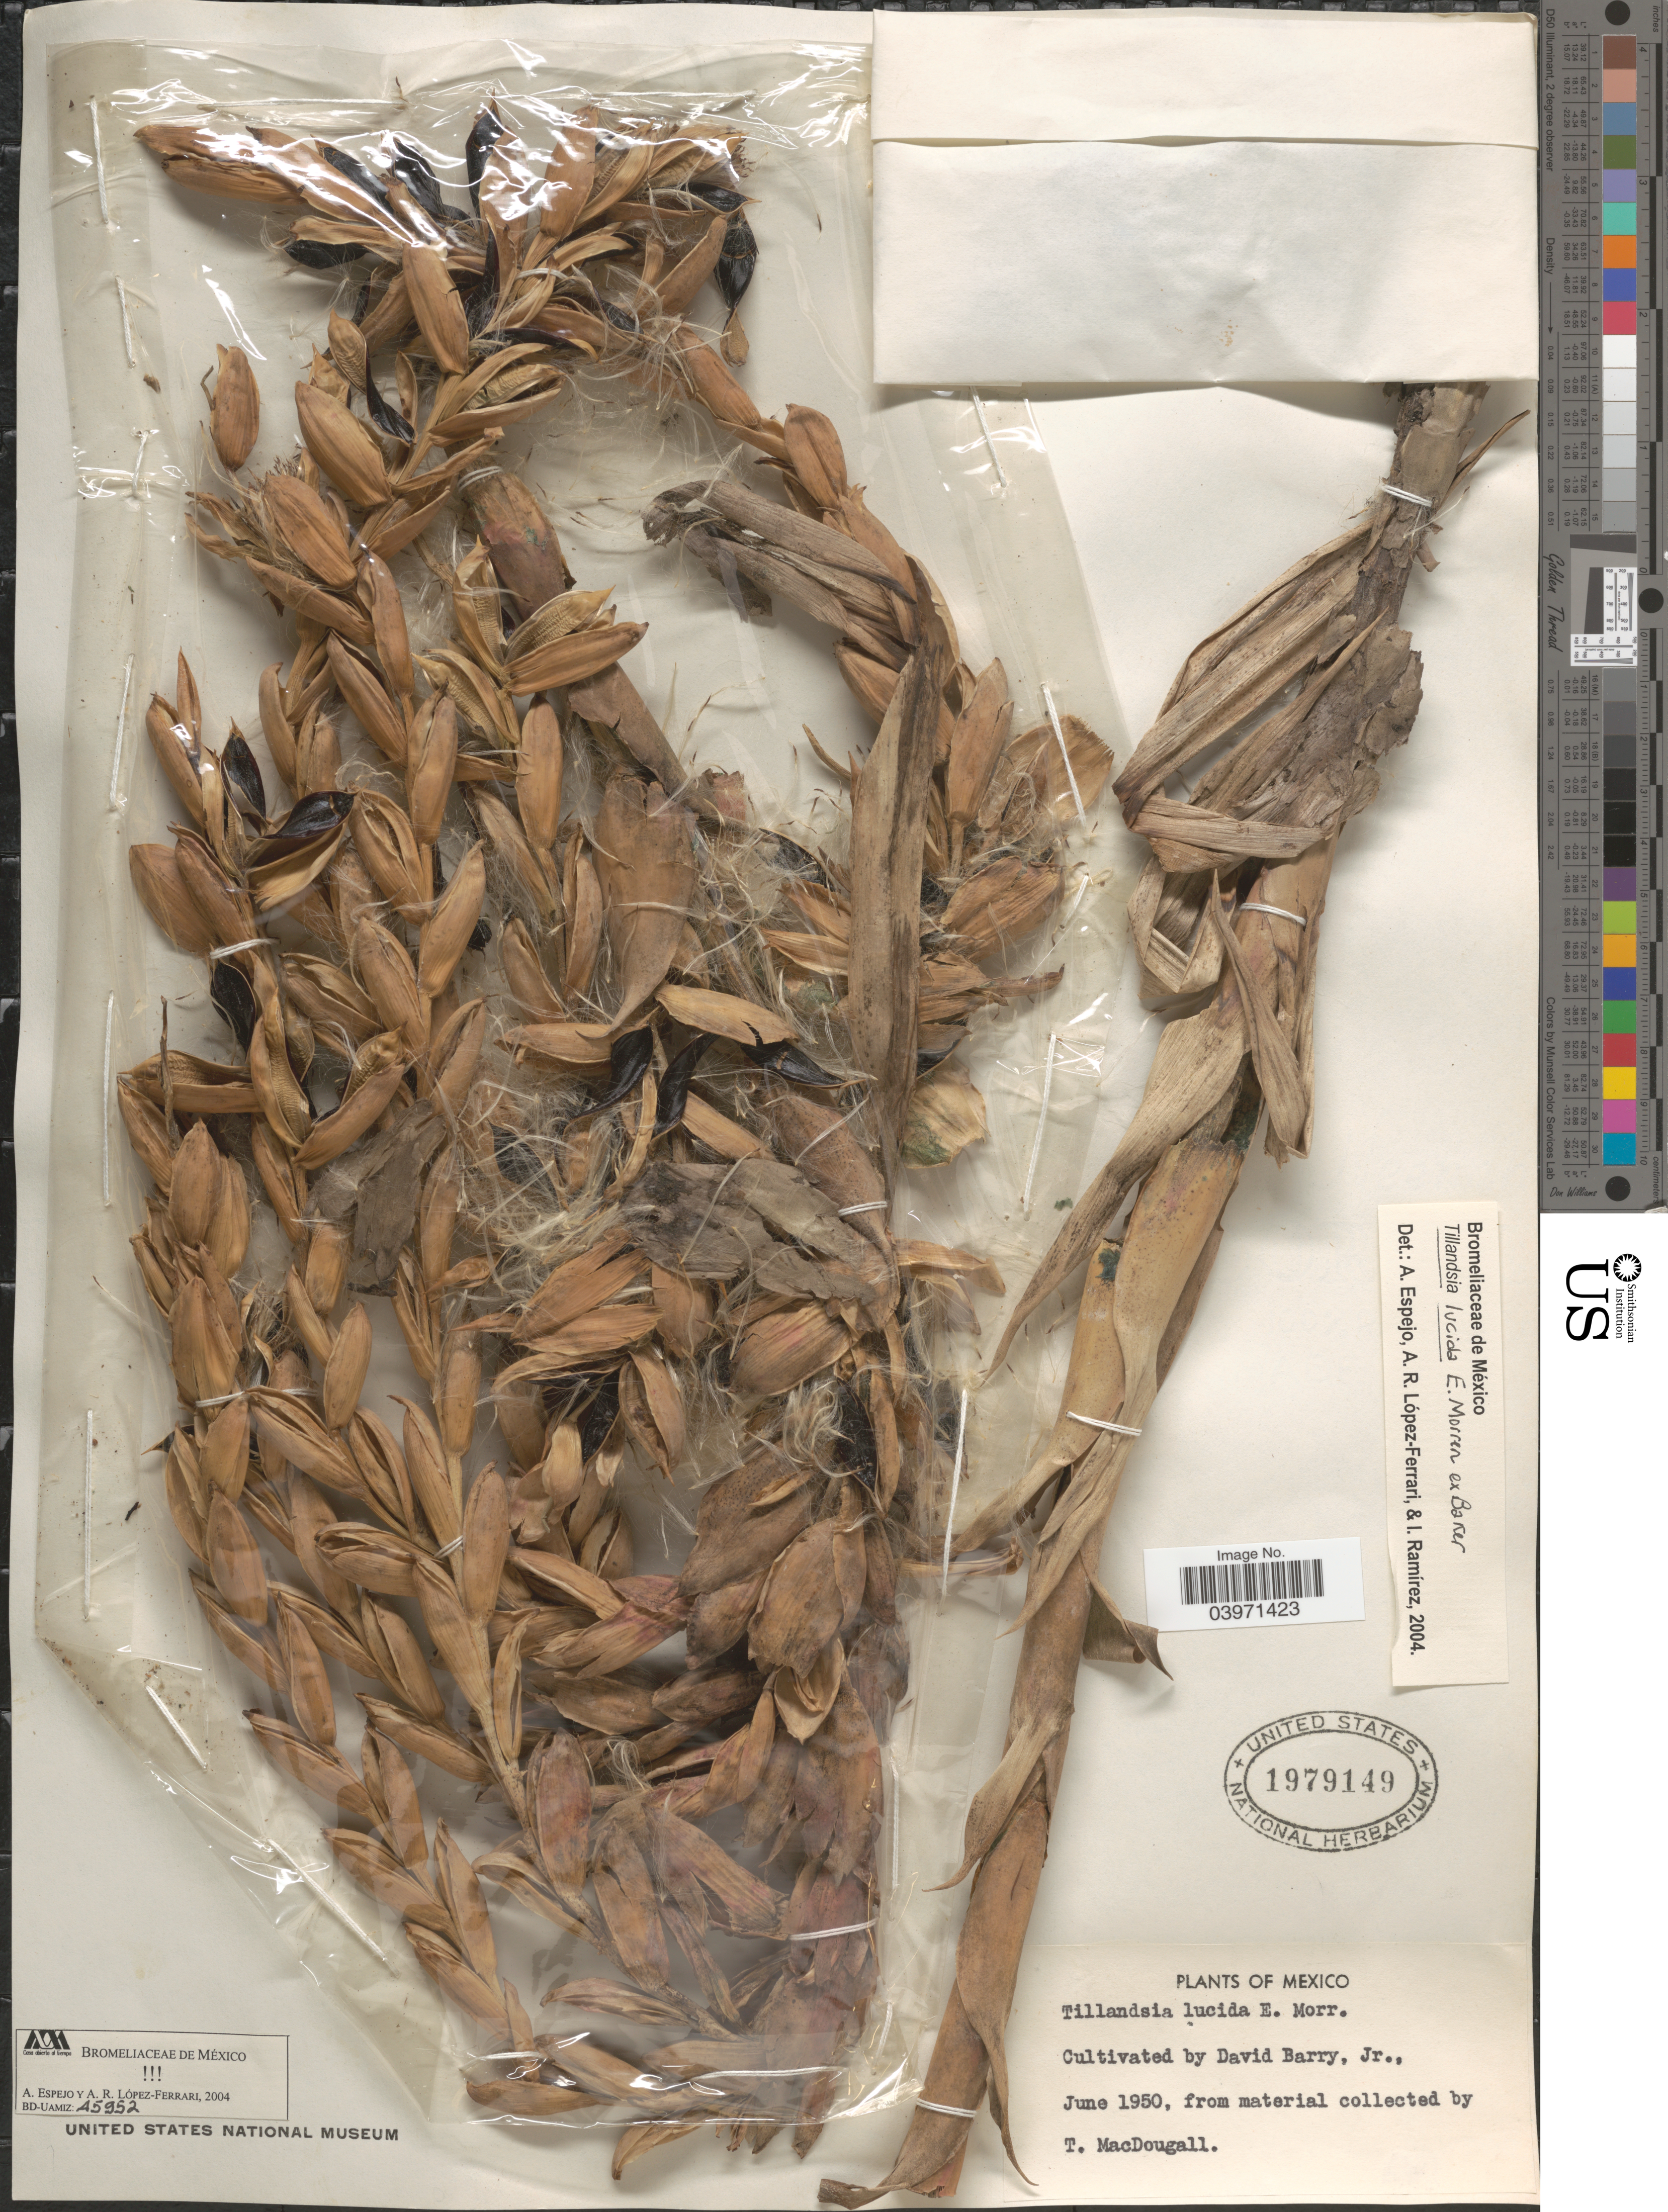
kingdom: Plantae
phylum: Tracheophyta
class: Liliopsida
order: Poales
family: Bromeliaceae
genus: Tillandsia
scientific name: Tillandsia lucida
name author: É. Morren ex Baker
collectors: D. Barry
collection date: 1950-06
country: Mexico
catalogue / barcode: US 1979149